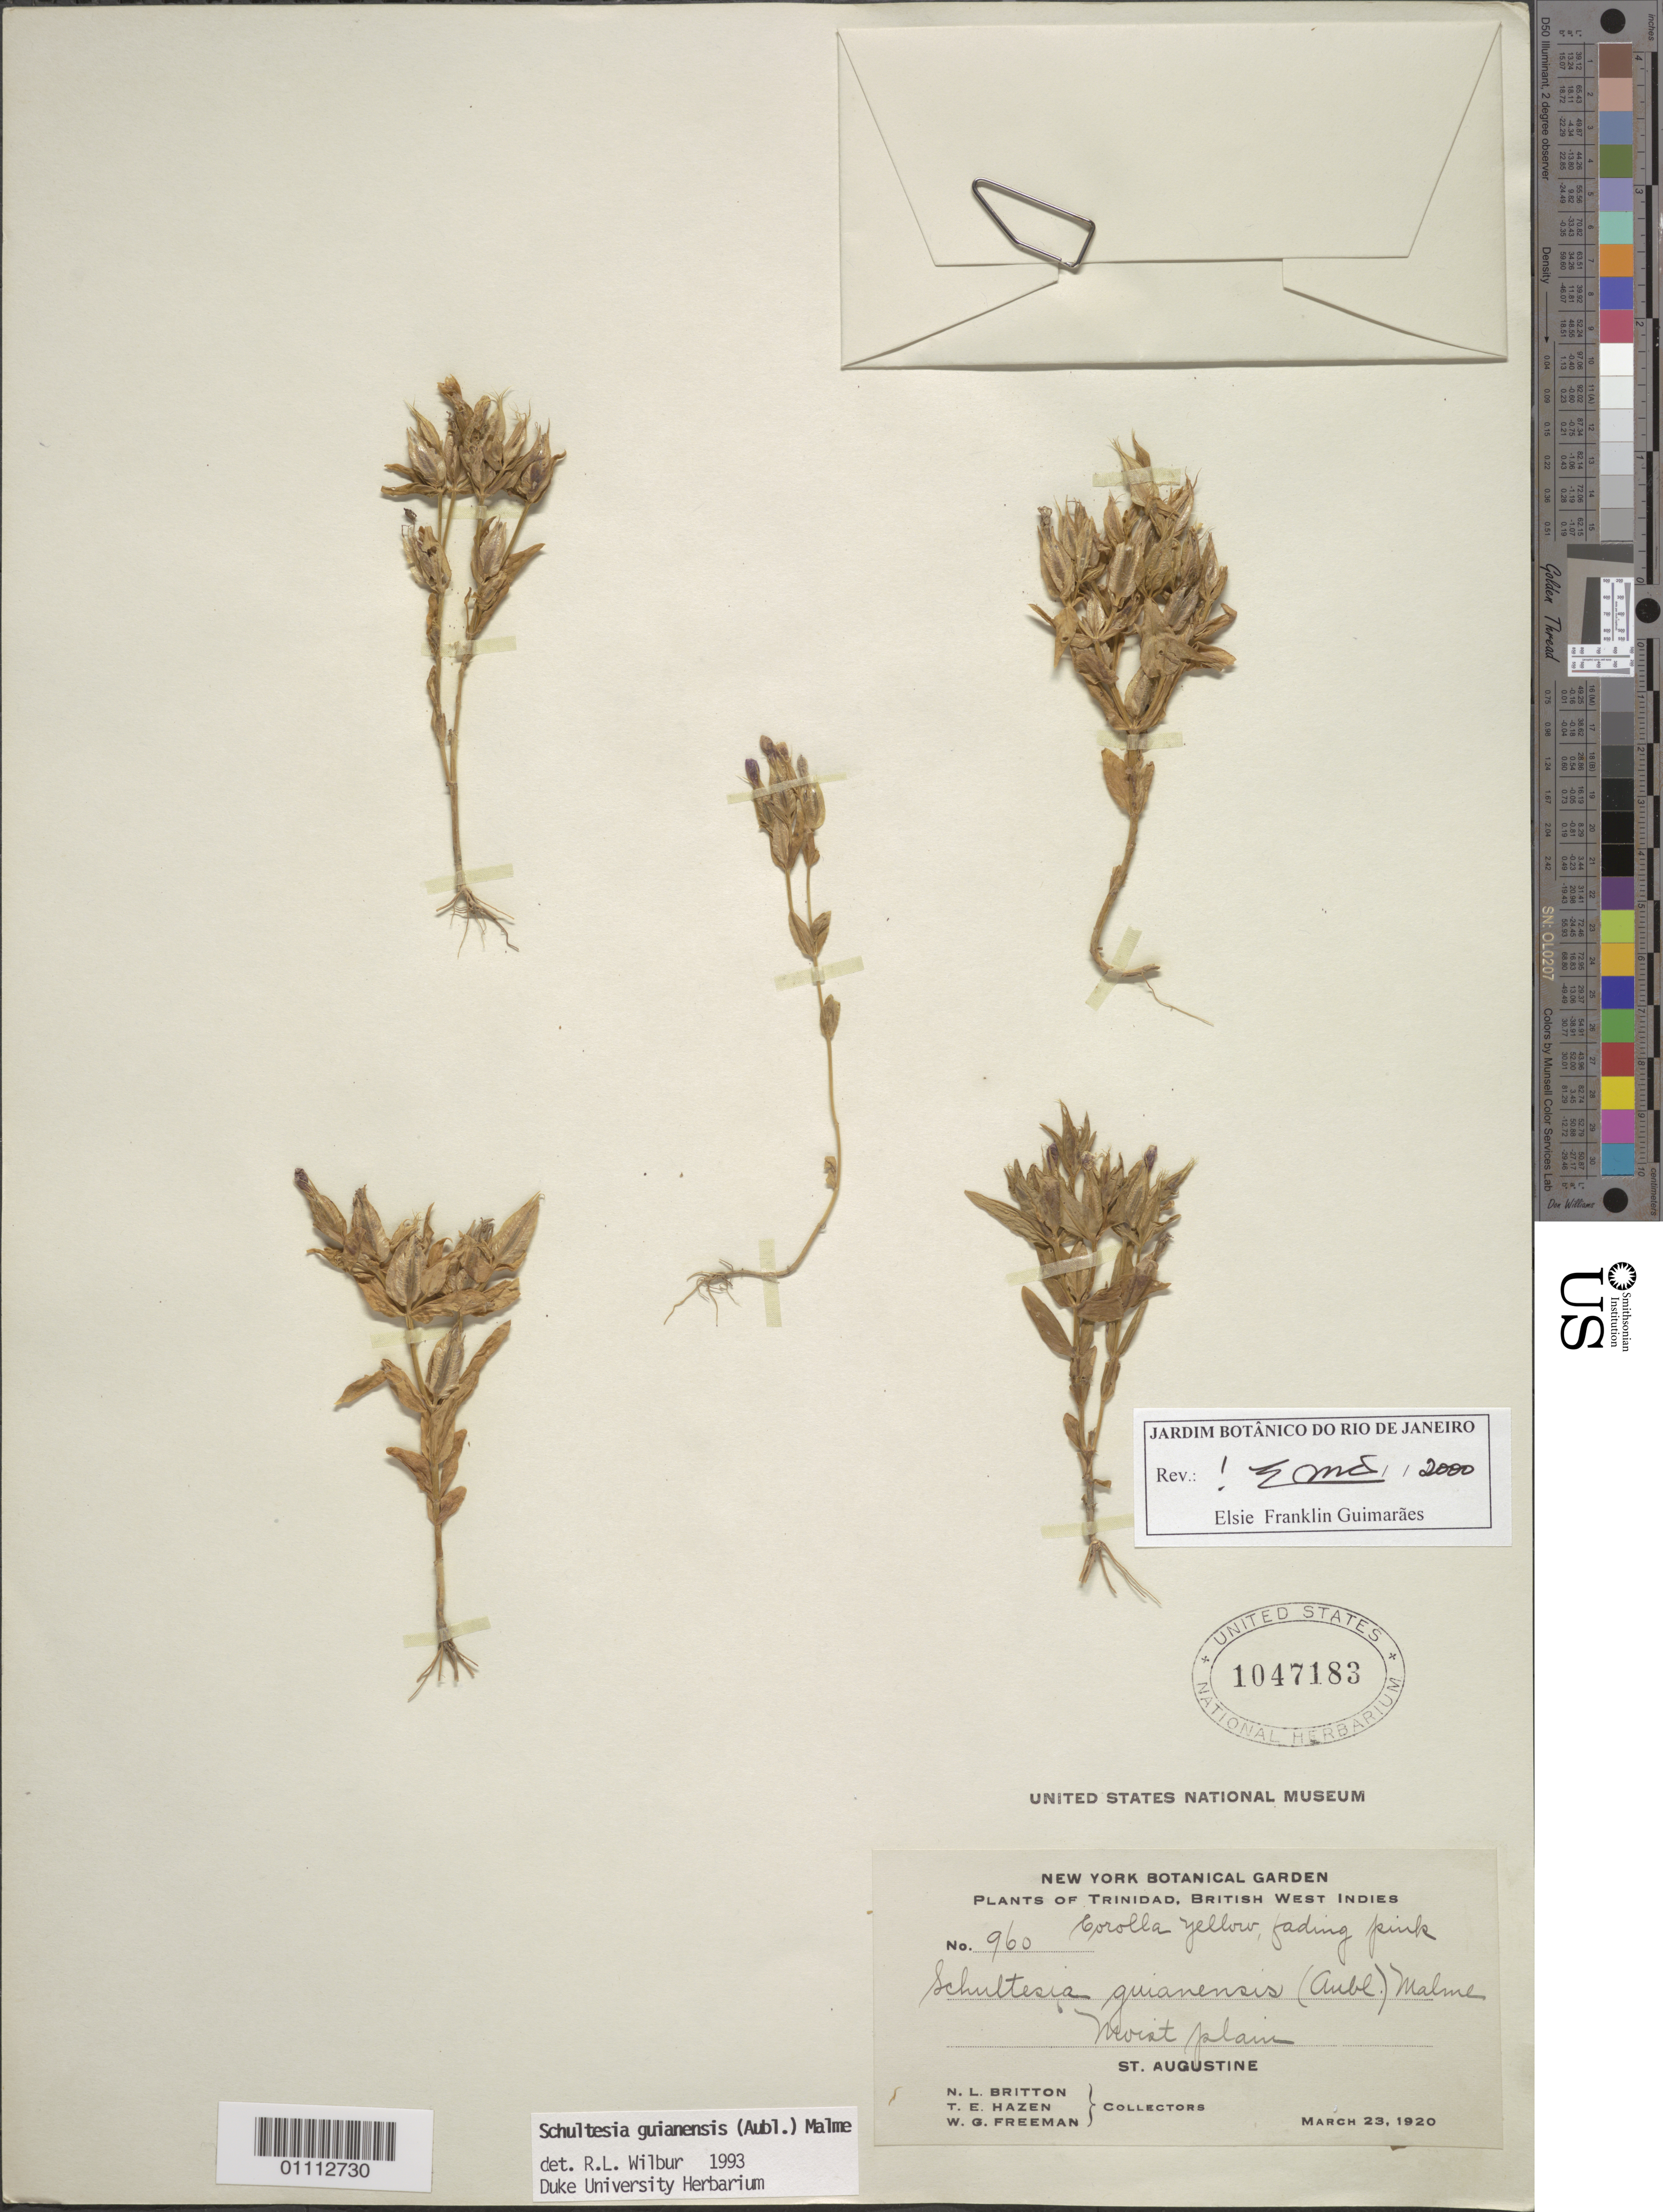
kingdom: Plantae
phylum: Tracheophyta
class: Magnoliopsida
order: Gentianales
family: Gentianaceae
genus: Schultesia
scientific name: Schultesia guianensis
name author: (Aubl.) Malme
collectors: N. Britton, T. E. Hazen & W. Freeman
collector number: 960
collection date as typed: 23 Mar 1920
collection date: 1920-03-23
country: Trinidad and Tobago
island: Trinidad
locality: St. Augustine. Moist plain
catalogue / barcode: US 1047183